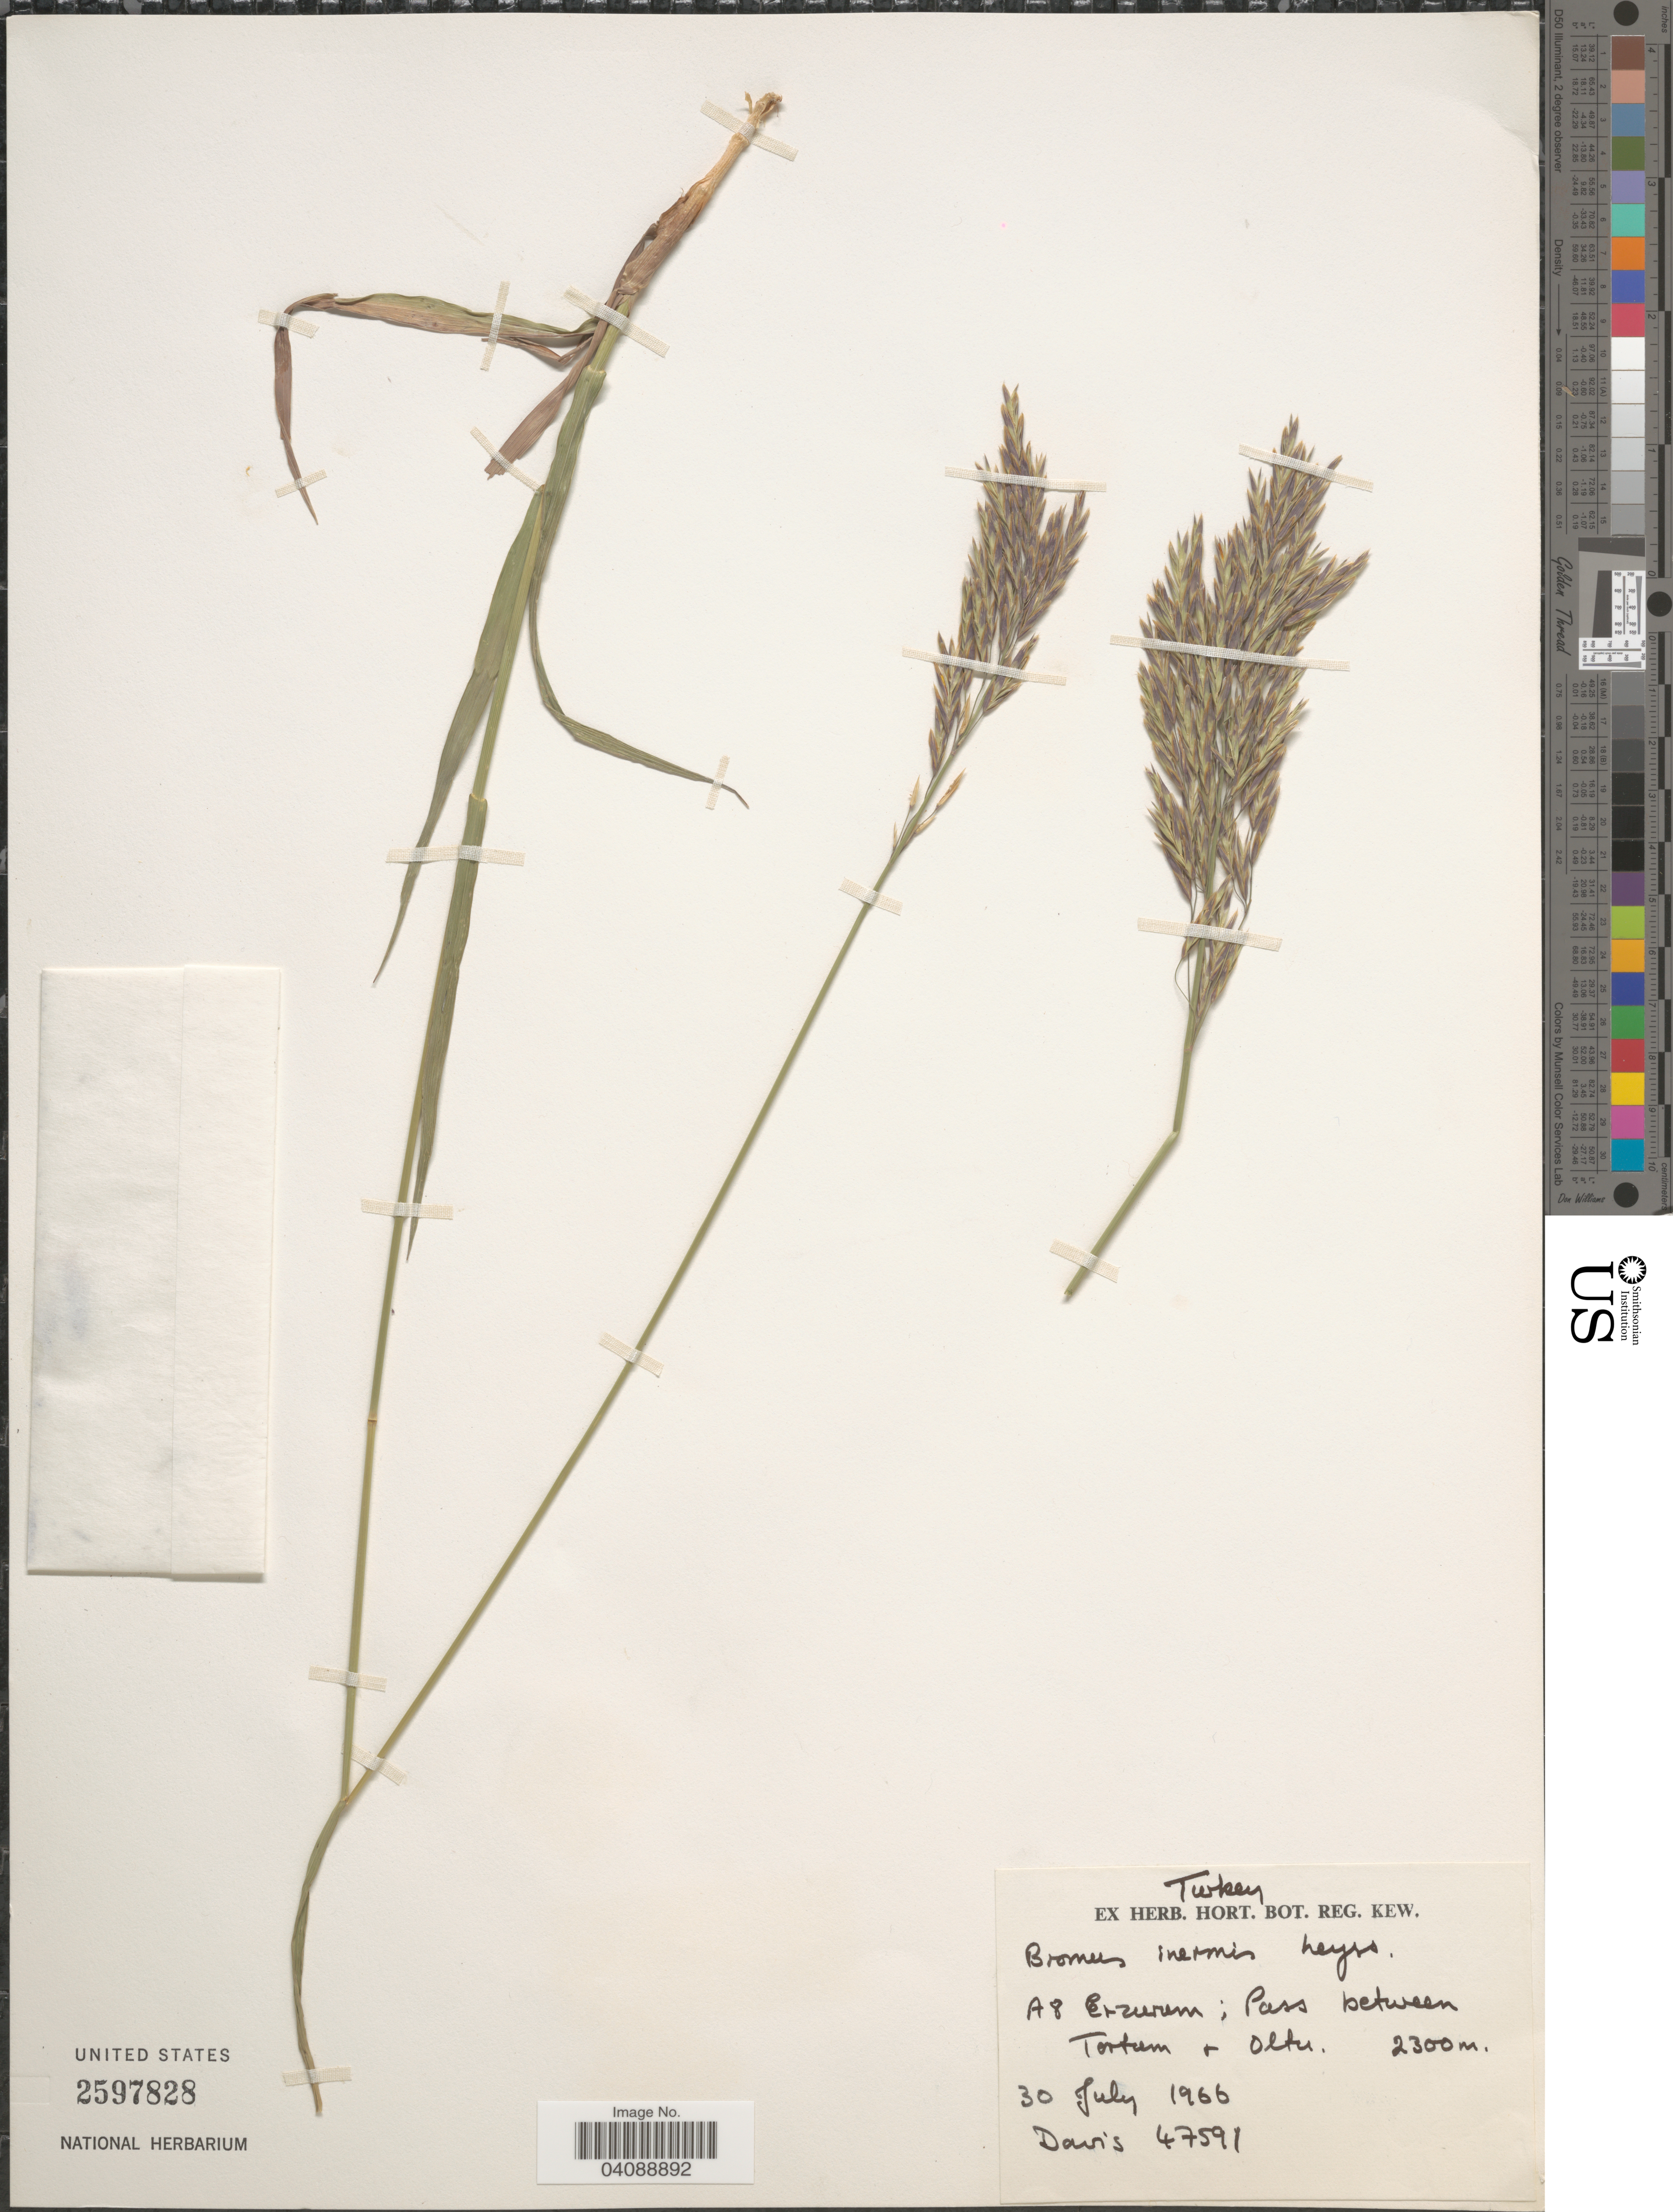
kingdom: Plantae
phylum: Tracheophyta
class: Liliopsida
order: Poales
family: Poaceae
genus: Bromus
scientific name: Bromus inermis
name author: Leyss.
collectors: -. Davis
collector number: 47591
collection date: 1966-07-30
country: Turkey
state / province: Erzurum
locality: A8 Erzurum; Pass between Tortum & Oltu.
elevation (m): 2300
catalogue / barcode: US 2597828